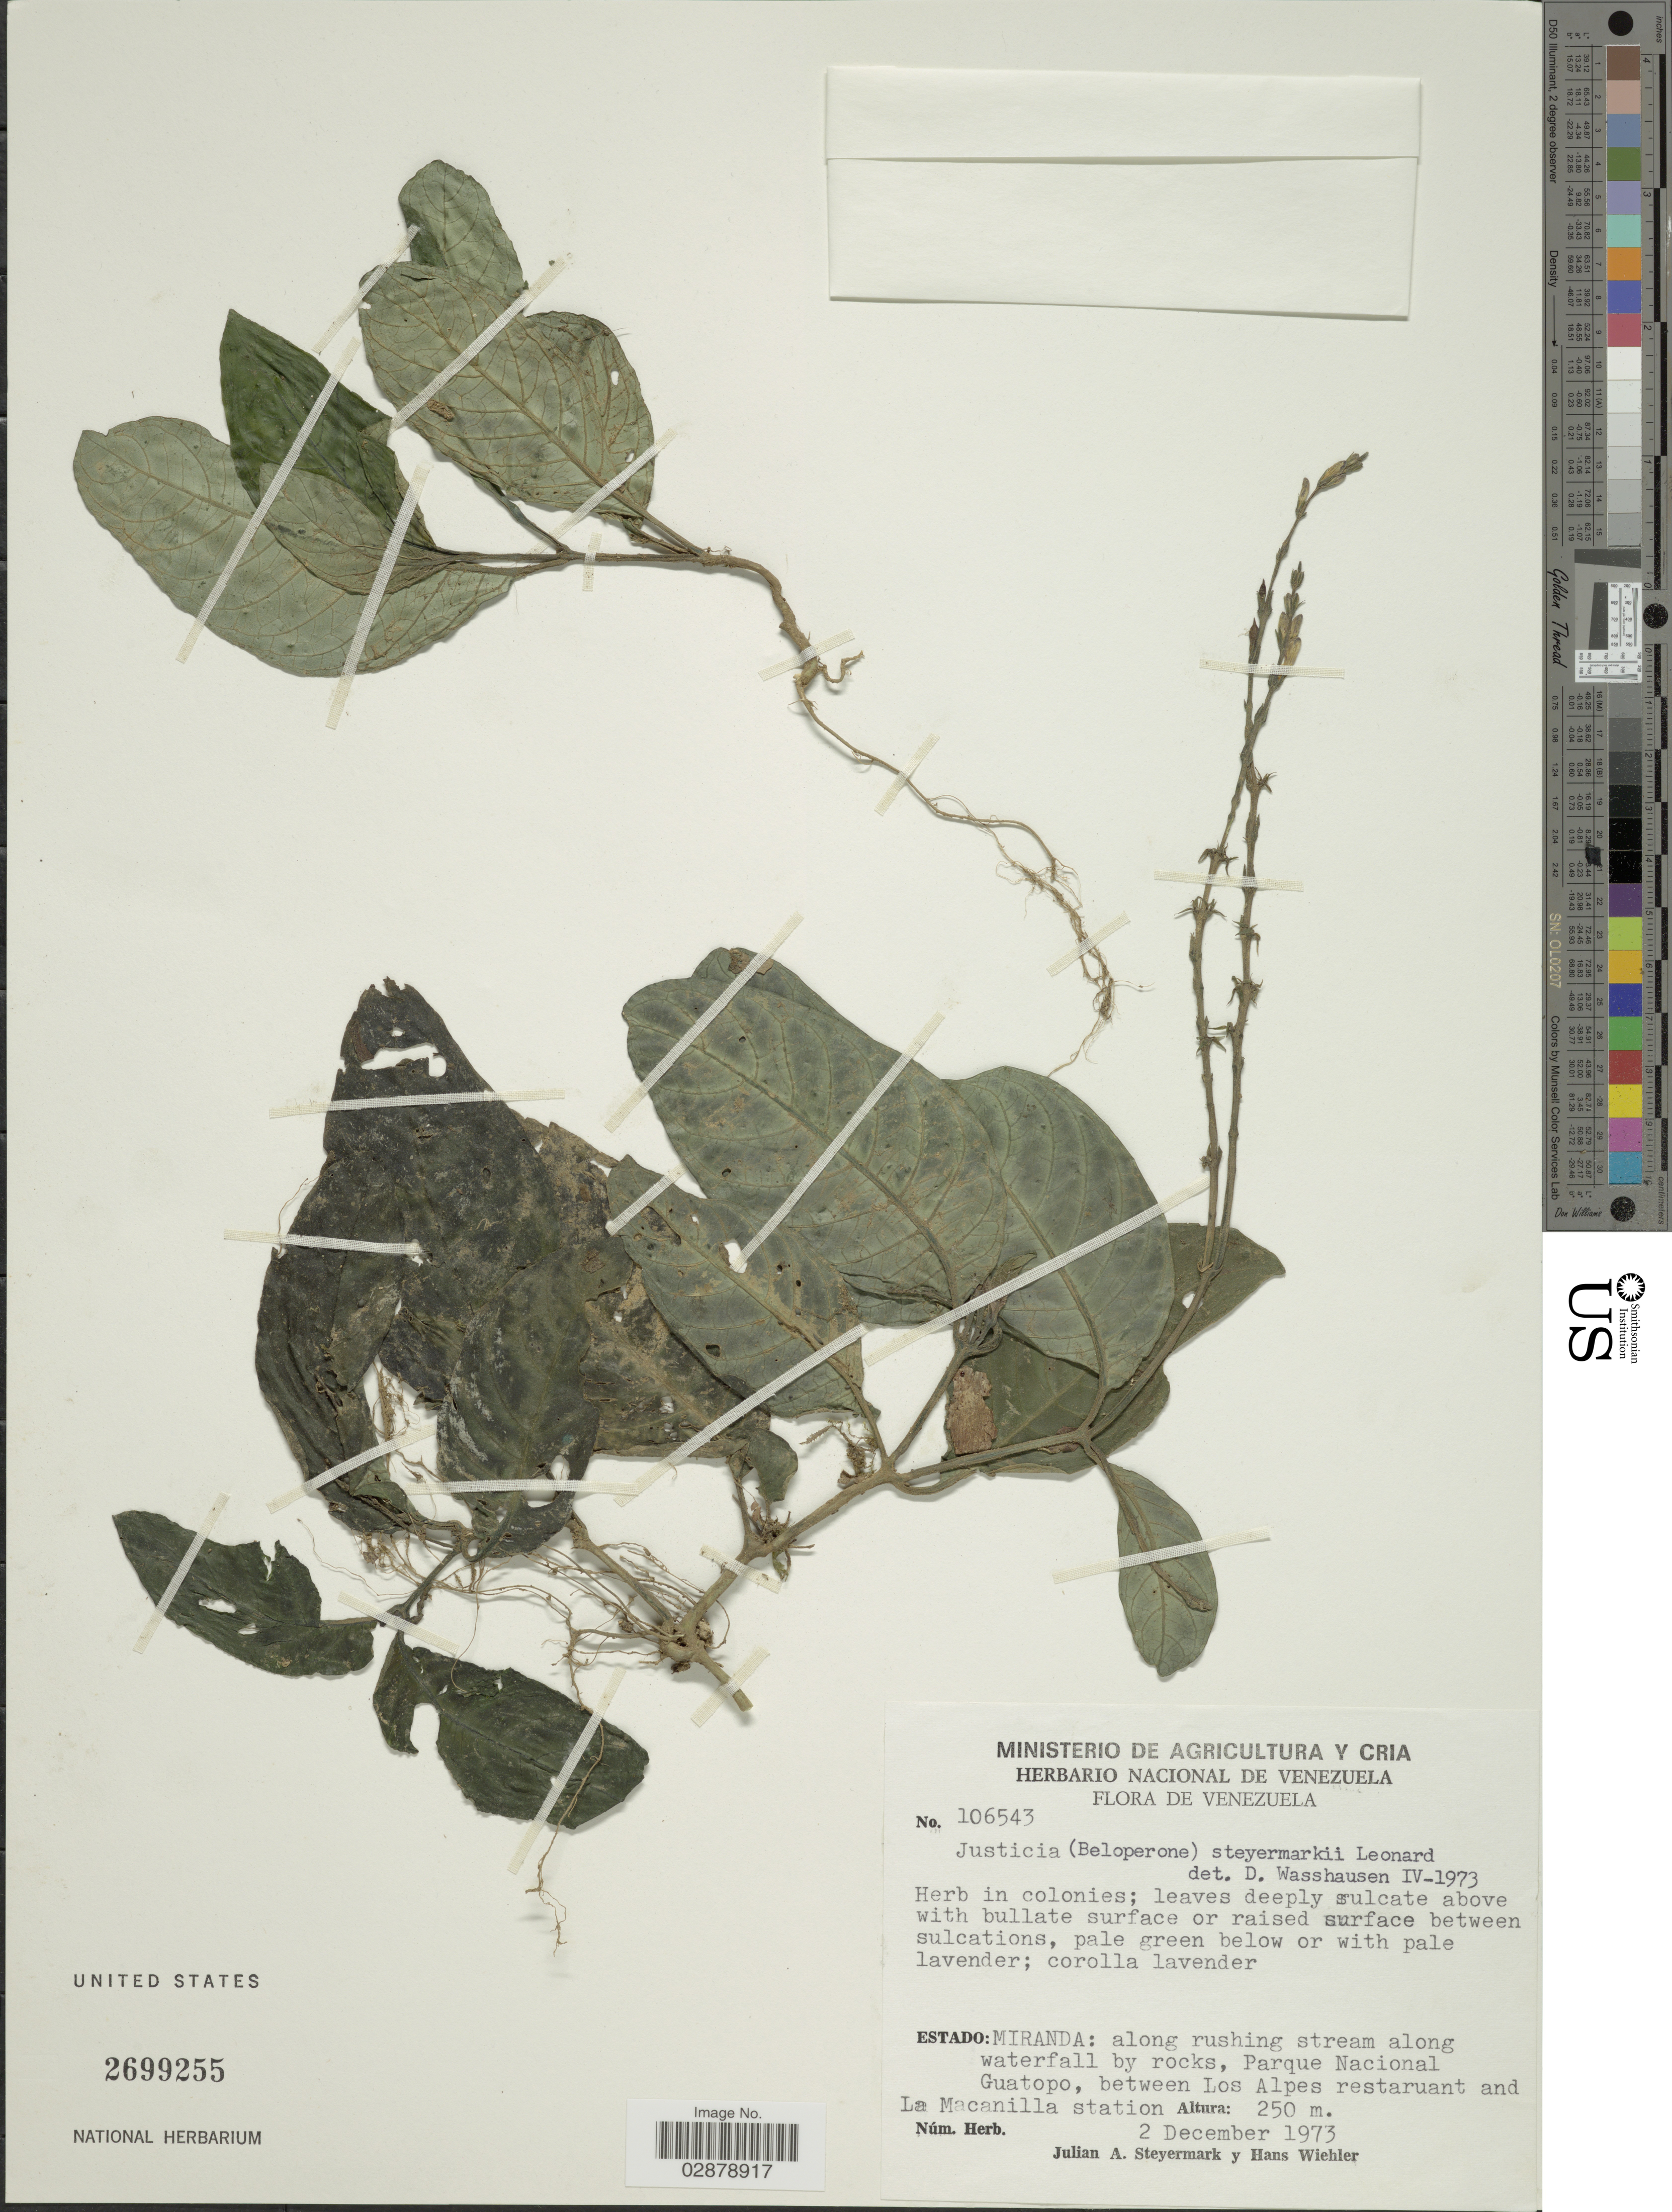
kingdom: Plantae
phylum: Tracheophyta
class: Magnoliopsida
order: Lamiales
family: Acanthaceae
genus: Justicia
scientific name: Justicia effusa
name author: D.N. Gibson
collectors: J. Steyermark & H. J. Wiehler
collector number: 106543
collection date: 1973-12-02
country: Venezuela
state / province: Miranda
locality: Along rushing stream along waterfall by rocks, Parque Nacional Guatopo, between Los Alpes restaurant and La Macanilla station.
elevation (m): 250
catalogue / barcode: US 2699255